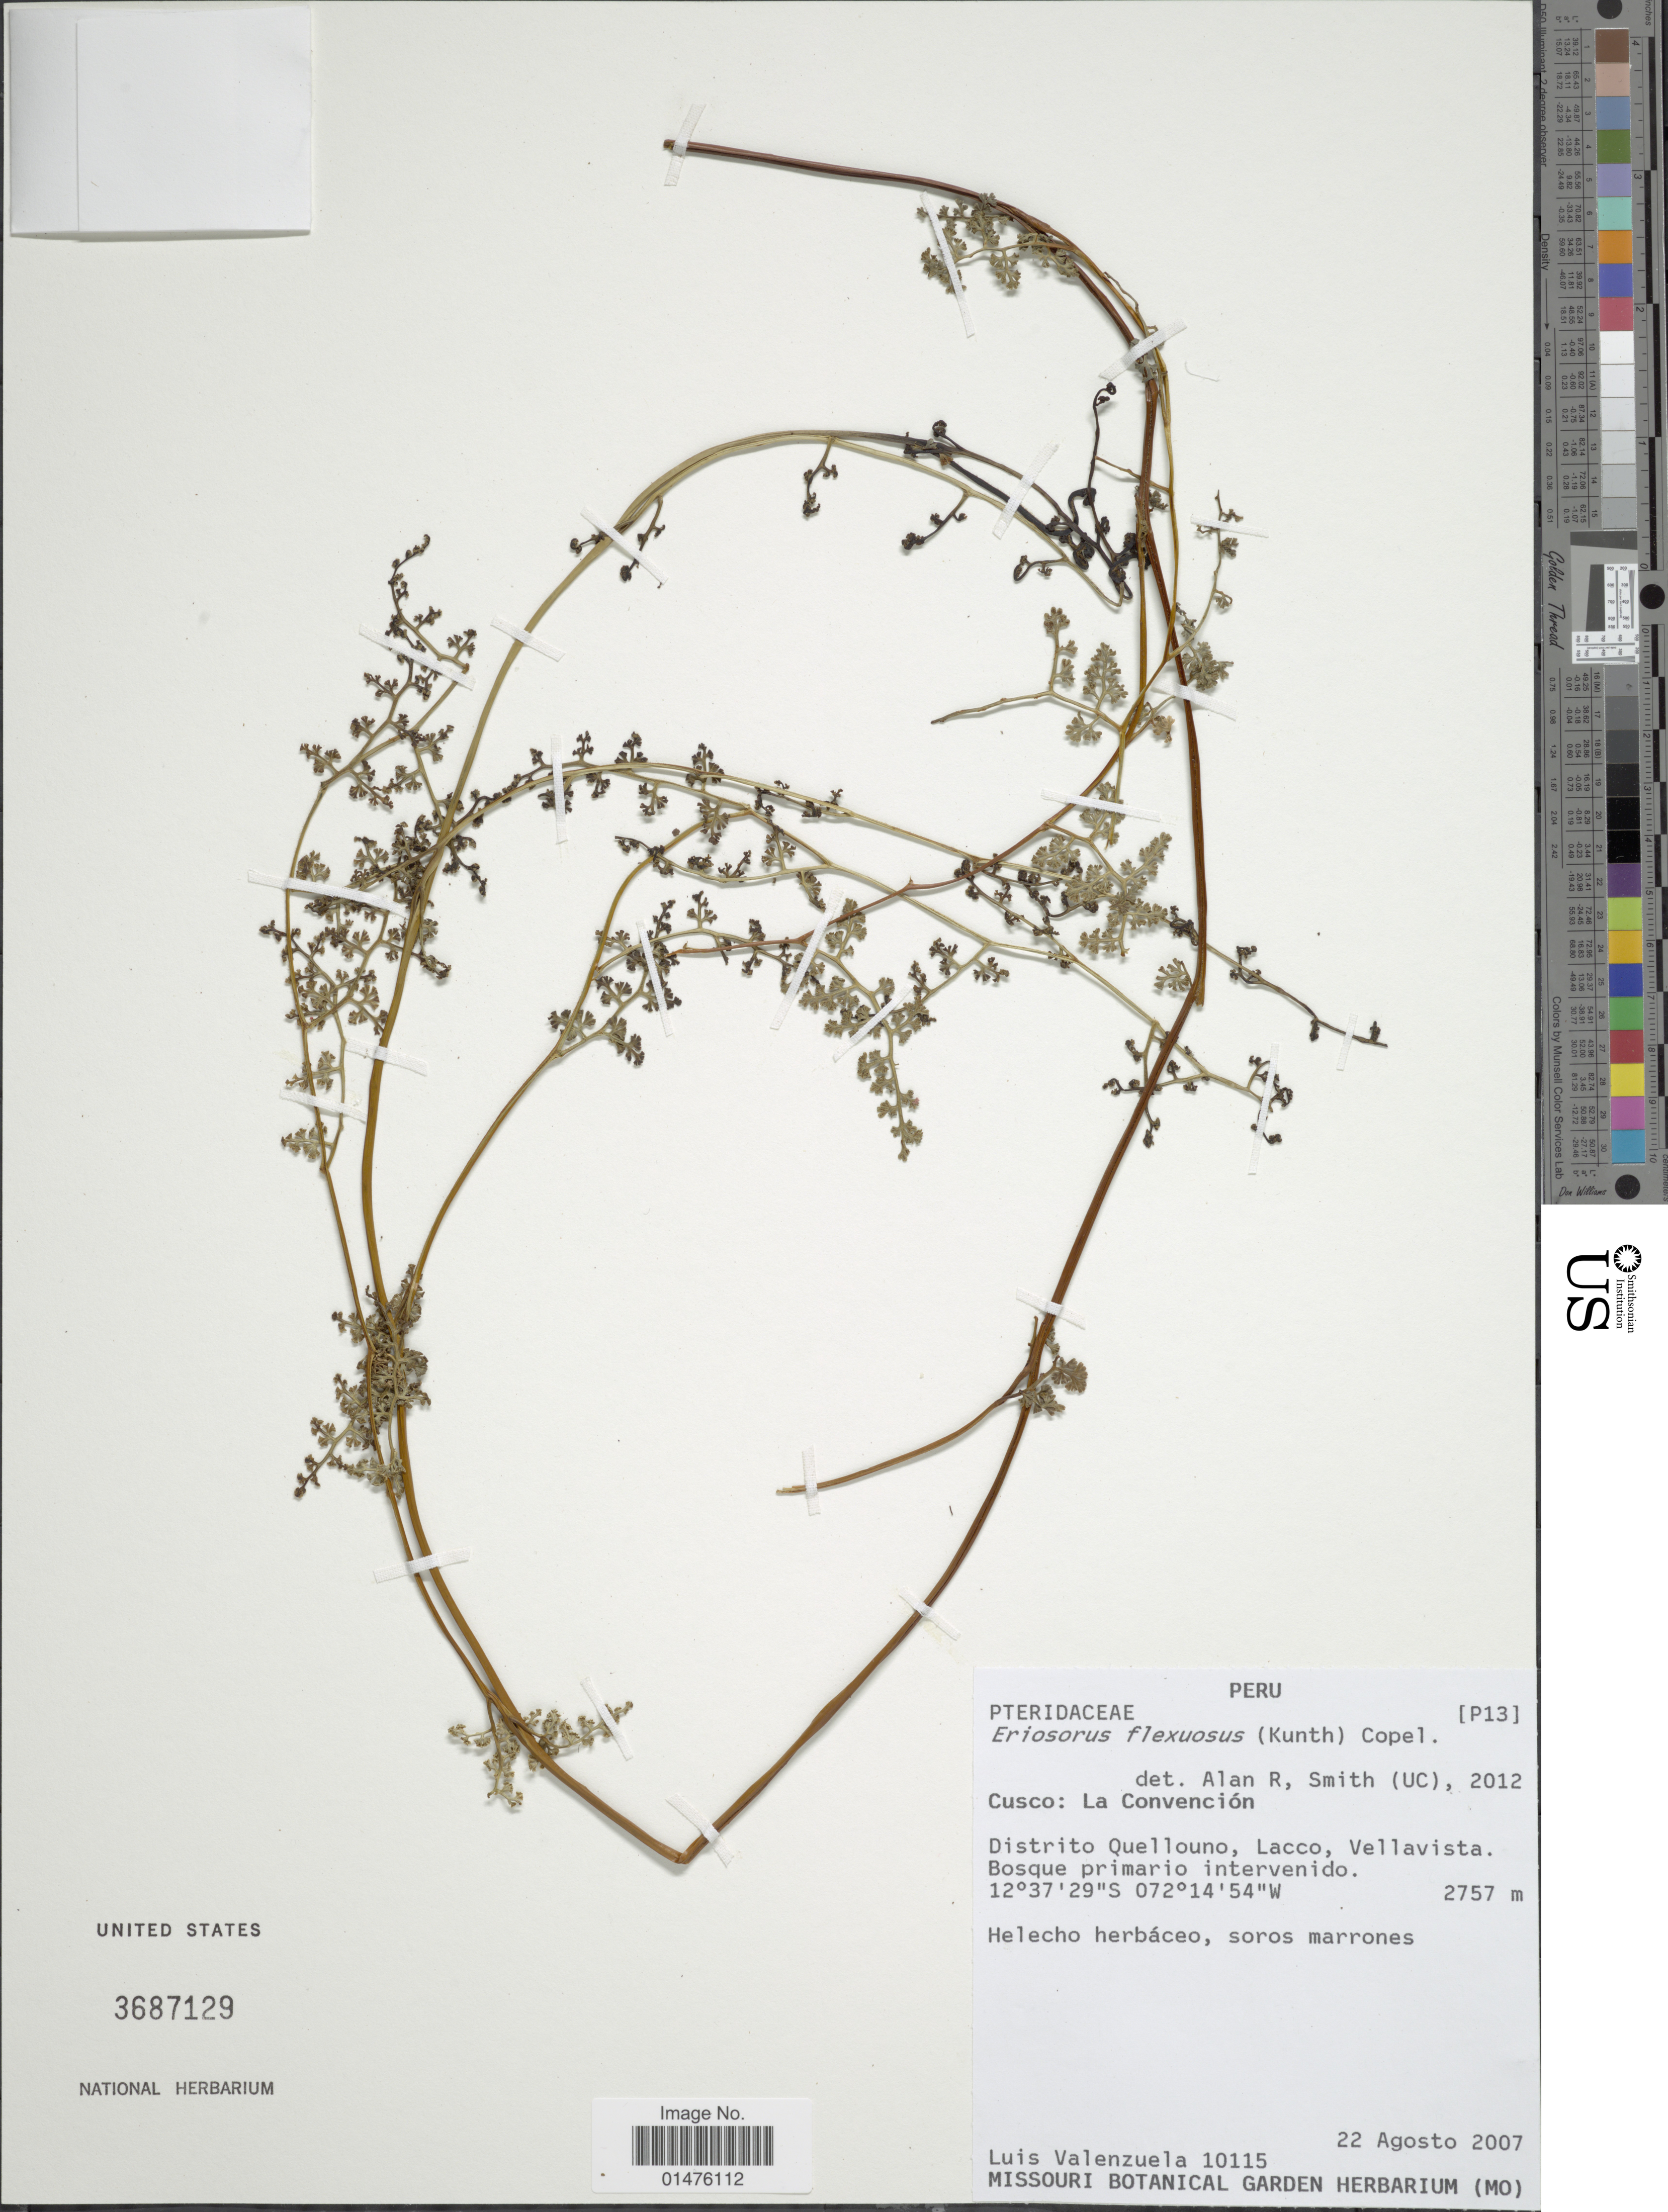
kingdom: Plantae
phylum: Tracheophyta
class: Polypodiopsida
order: Polypodiales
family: Pteridaceae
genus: Jamesonia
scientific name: Jamesonia flexuosa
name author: (Humb. & Bonpl.) Christenh.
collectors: L. Valenzuela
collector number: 10115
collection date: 2007-08-22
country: Peru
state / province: Cusco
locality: La Conveción, Distrito Quellouno, Lacco, vellavista.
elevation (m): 2757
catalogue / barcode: US 3687129